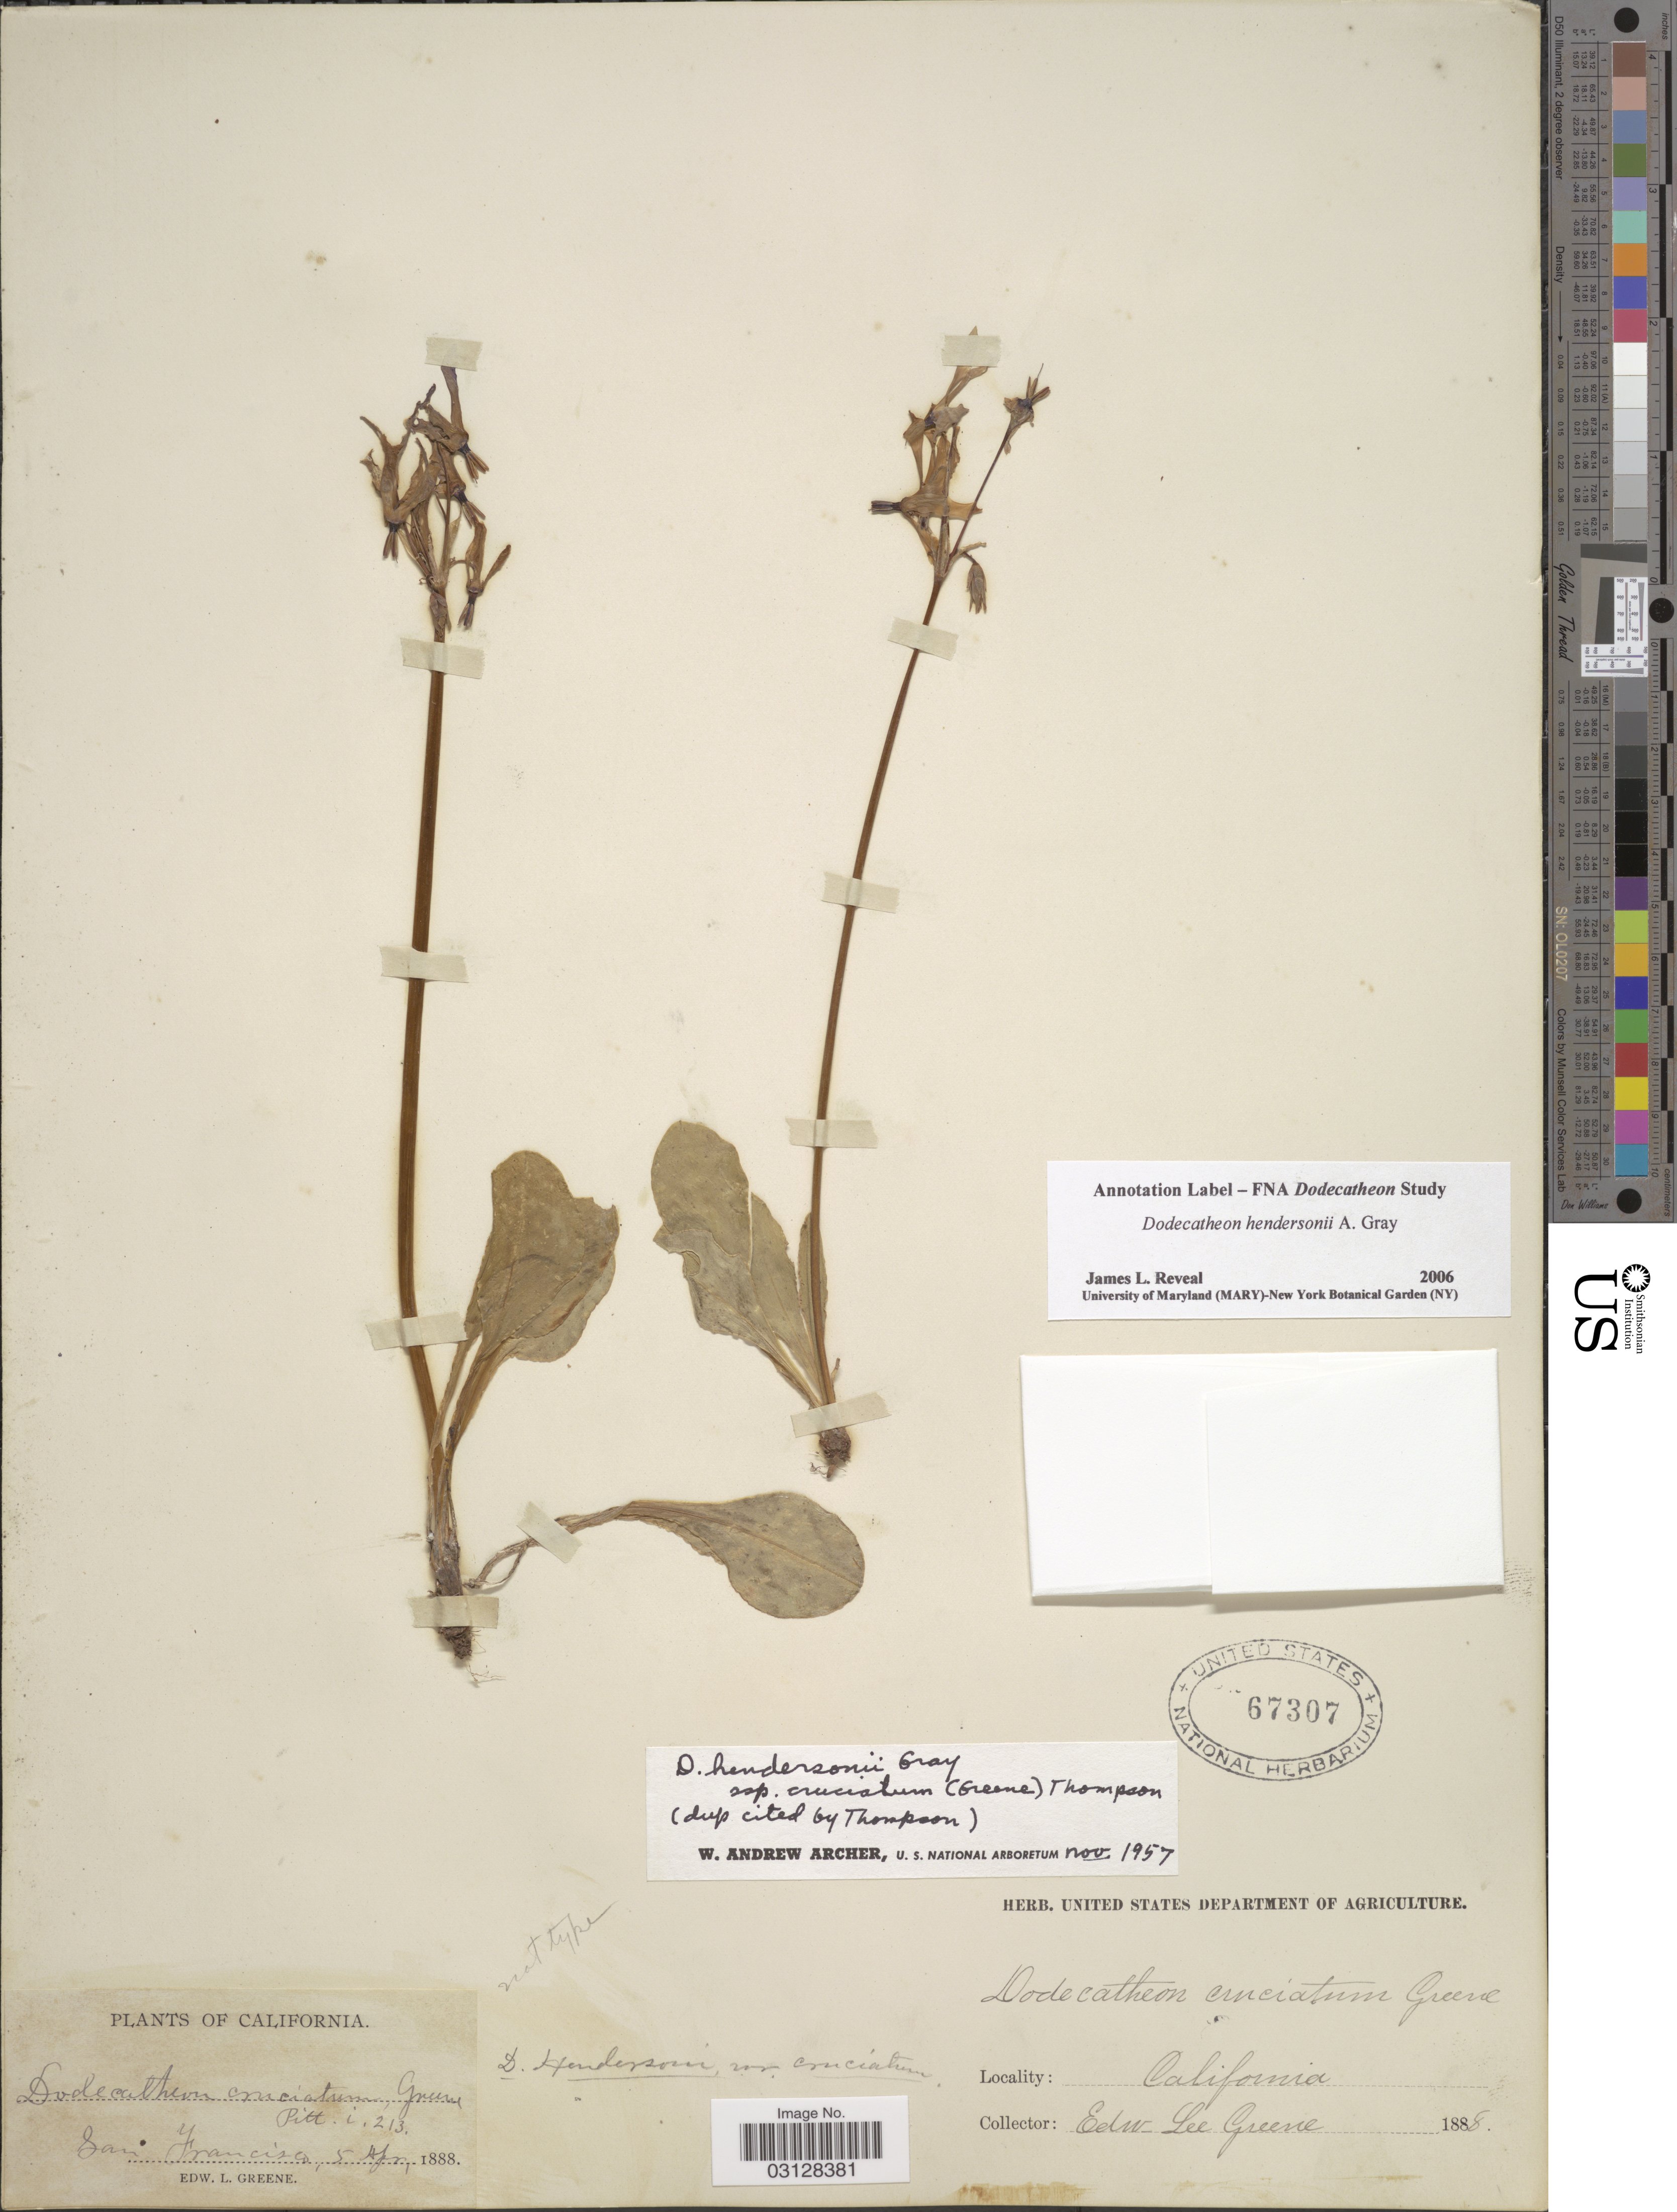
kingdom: Plantae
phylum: Tracheophyta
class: Magnoliopsida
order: Ericales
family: Primulaceae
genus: Dodecatheon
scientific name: Dodecatheon hendersonii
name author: A. Gray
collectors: E. L. Greene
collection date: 1888-04-05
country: United States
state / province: California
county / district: San Francisco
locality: San Francisco.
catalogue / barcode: US 67307